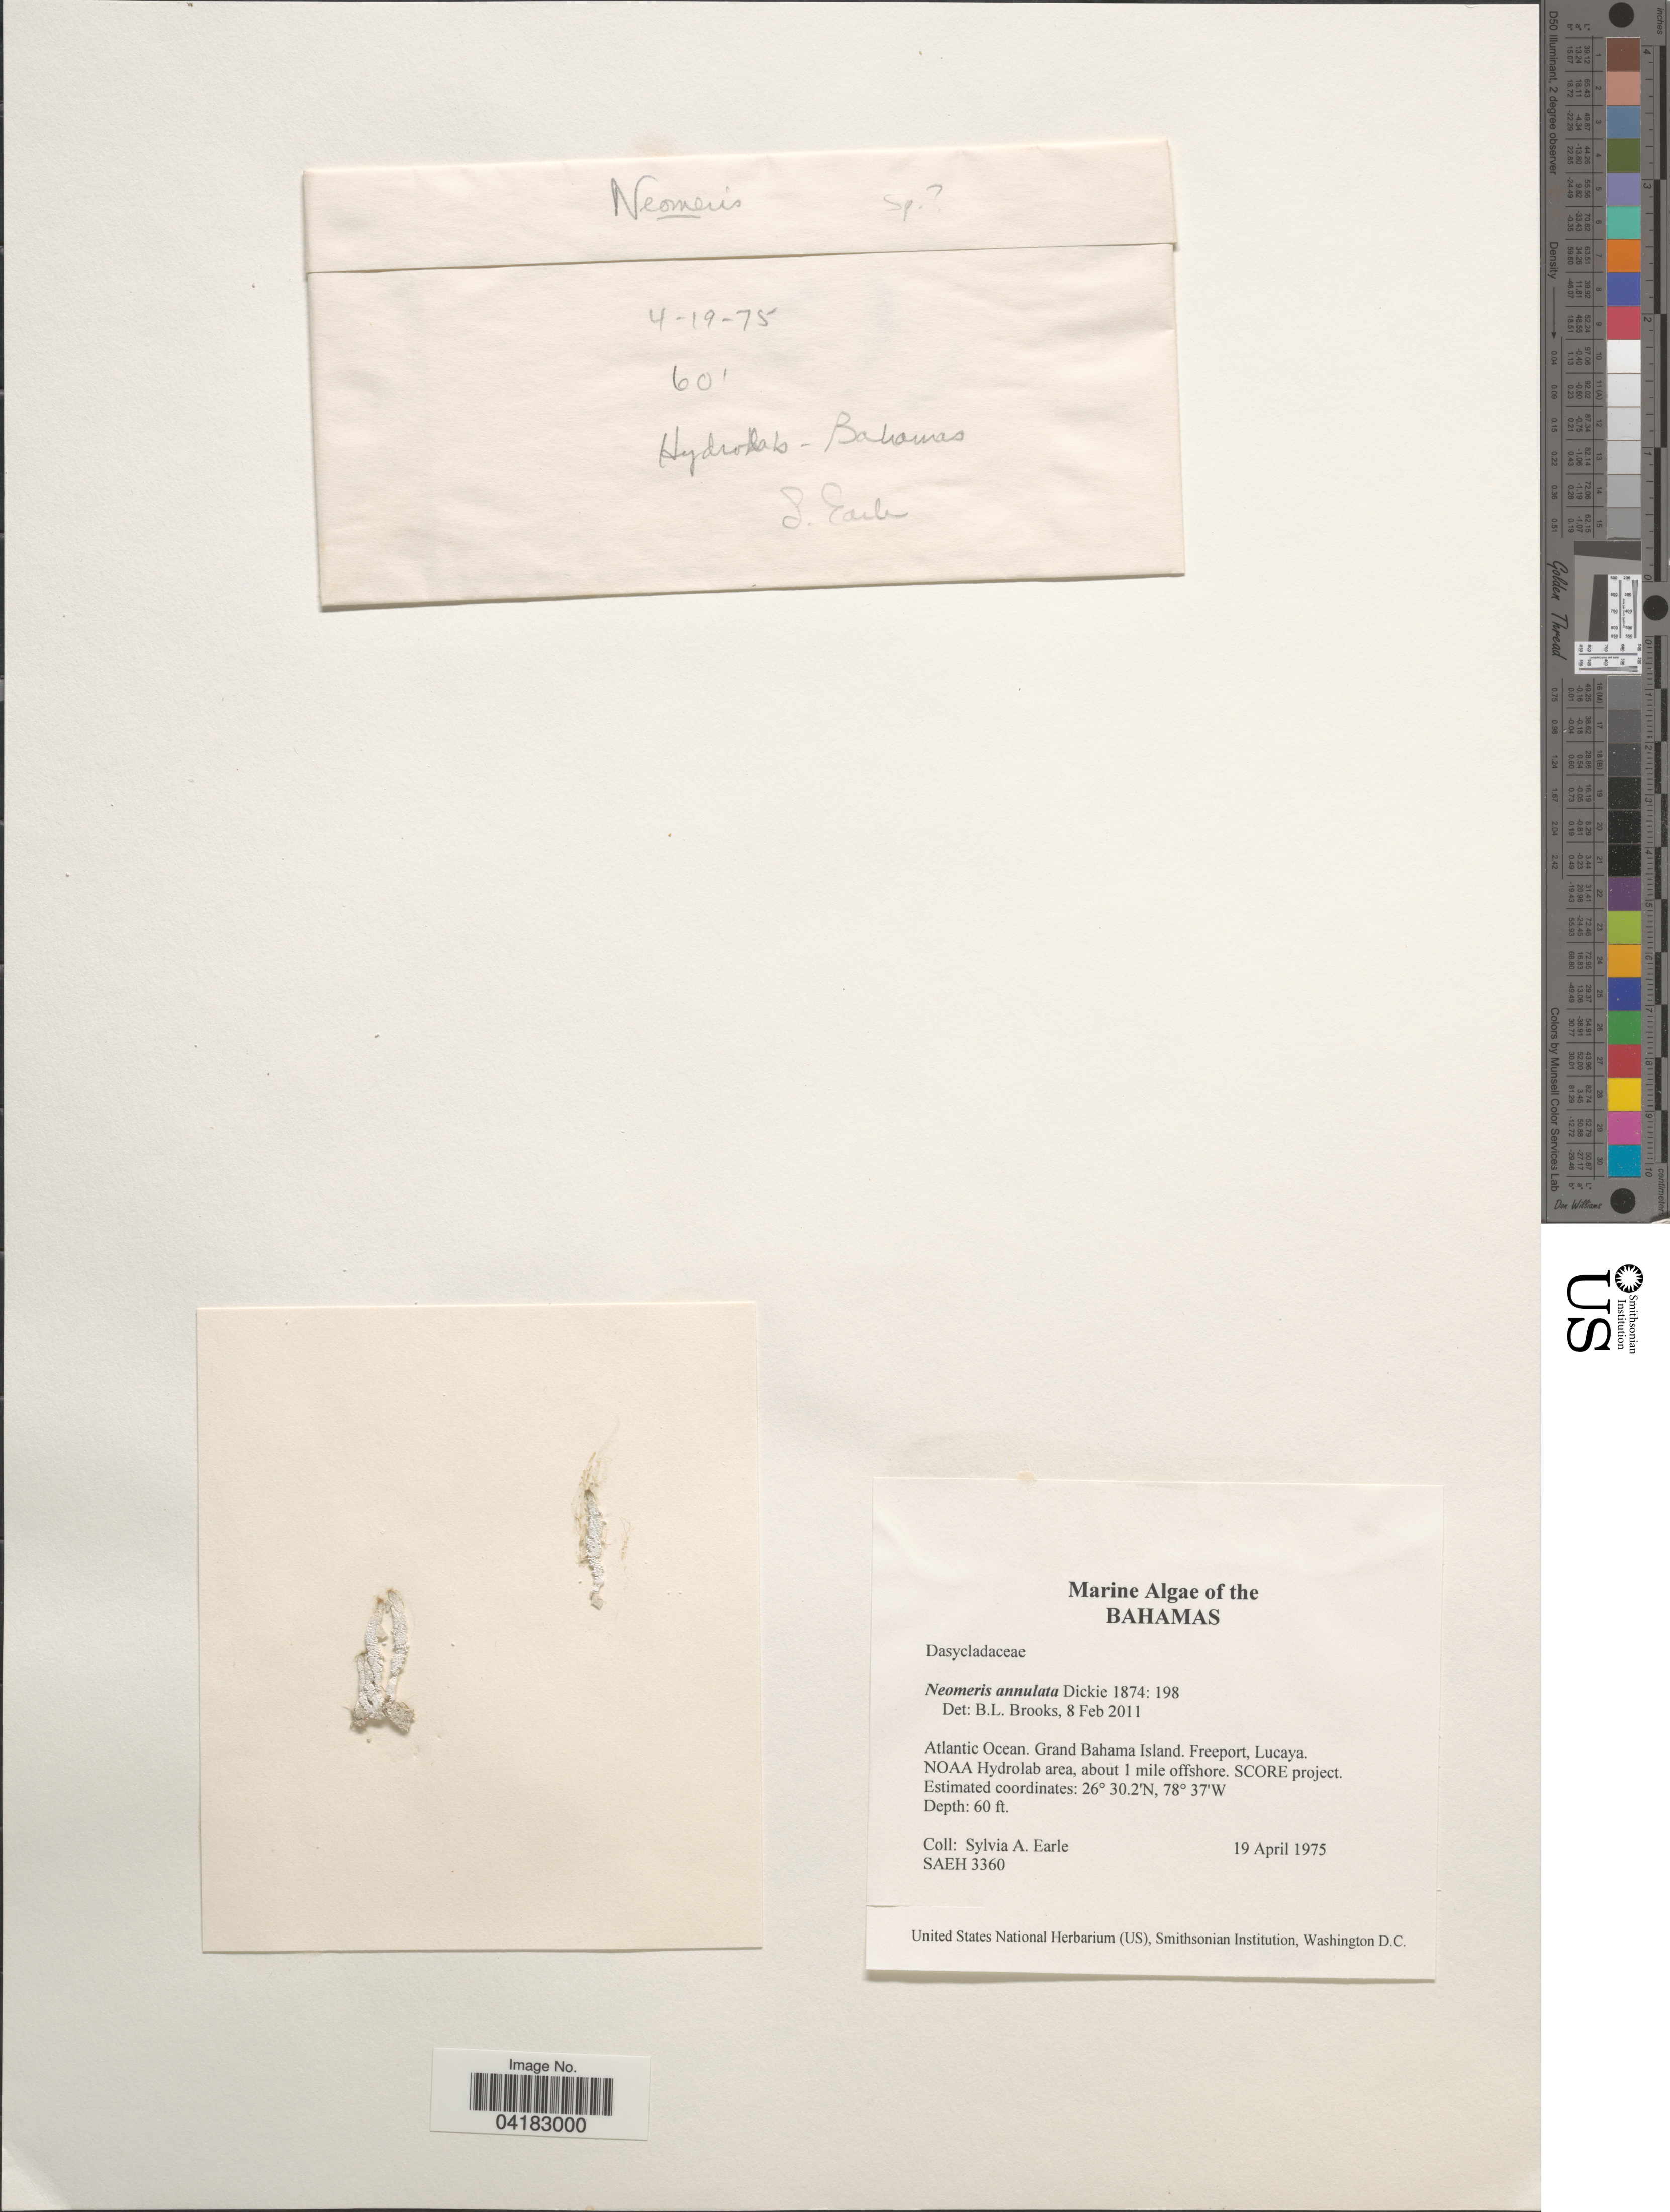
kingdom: Plantae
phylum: Chlorophyta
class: Ulvophyceae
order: Dasycladales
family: Dasycladaceae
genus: Neomeris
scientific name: Neomeris annulata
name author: Dickie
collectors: S. A. Earle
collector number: SAEH3360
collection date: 1975-04-19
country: Bahamas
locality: Atlantic Ocean. Grand Bahama Island. Freeport, Lucaya. NOAA Hydrolab area, about 1 mile offshore. SCORE project.